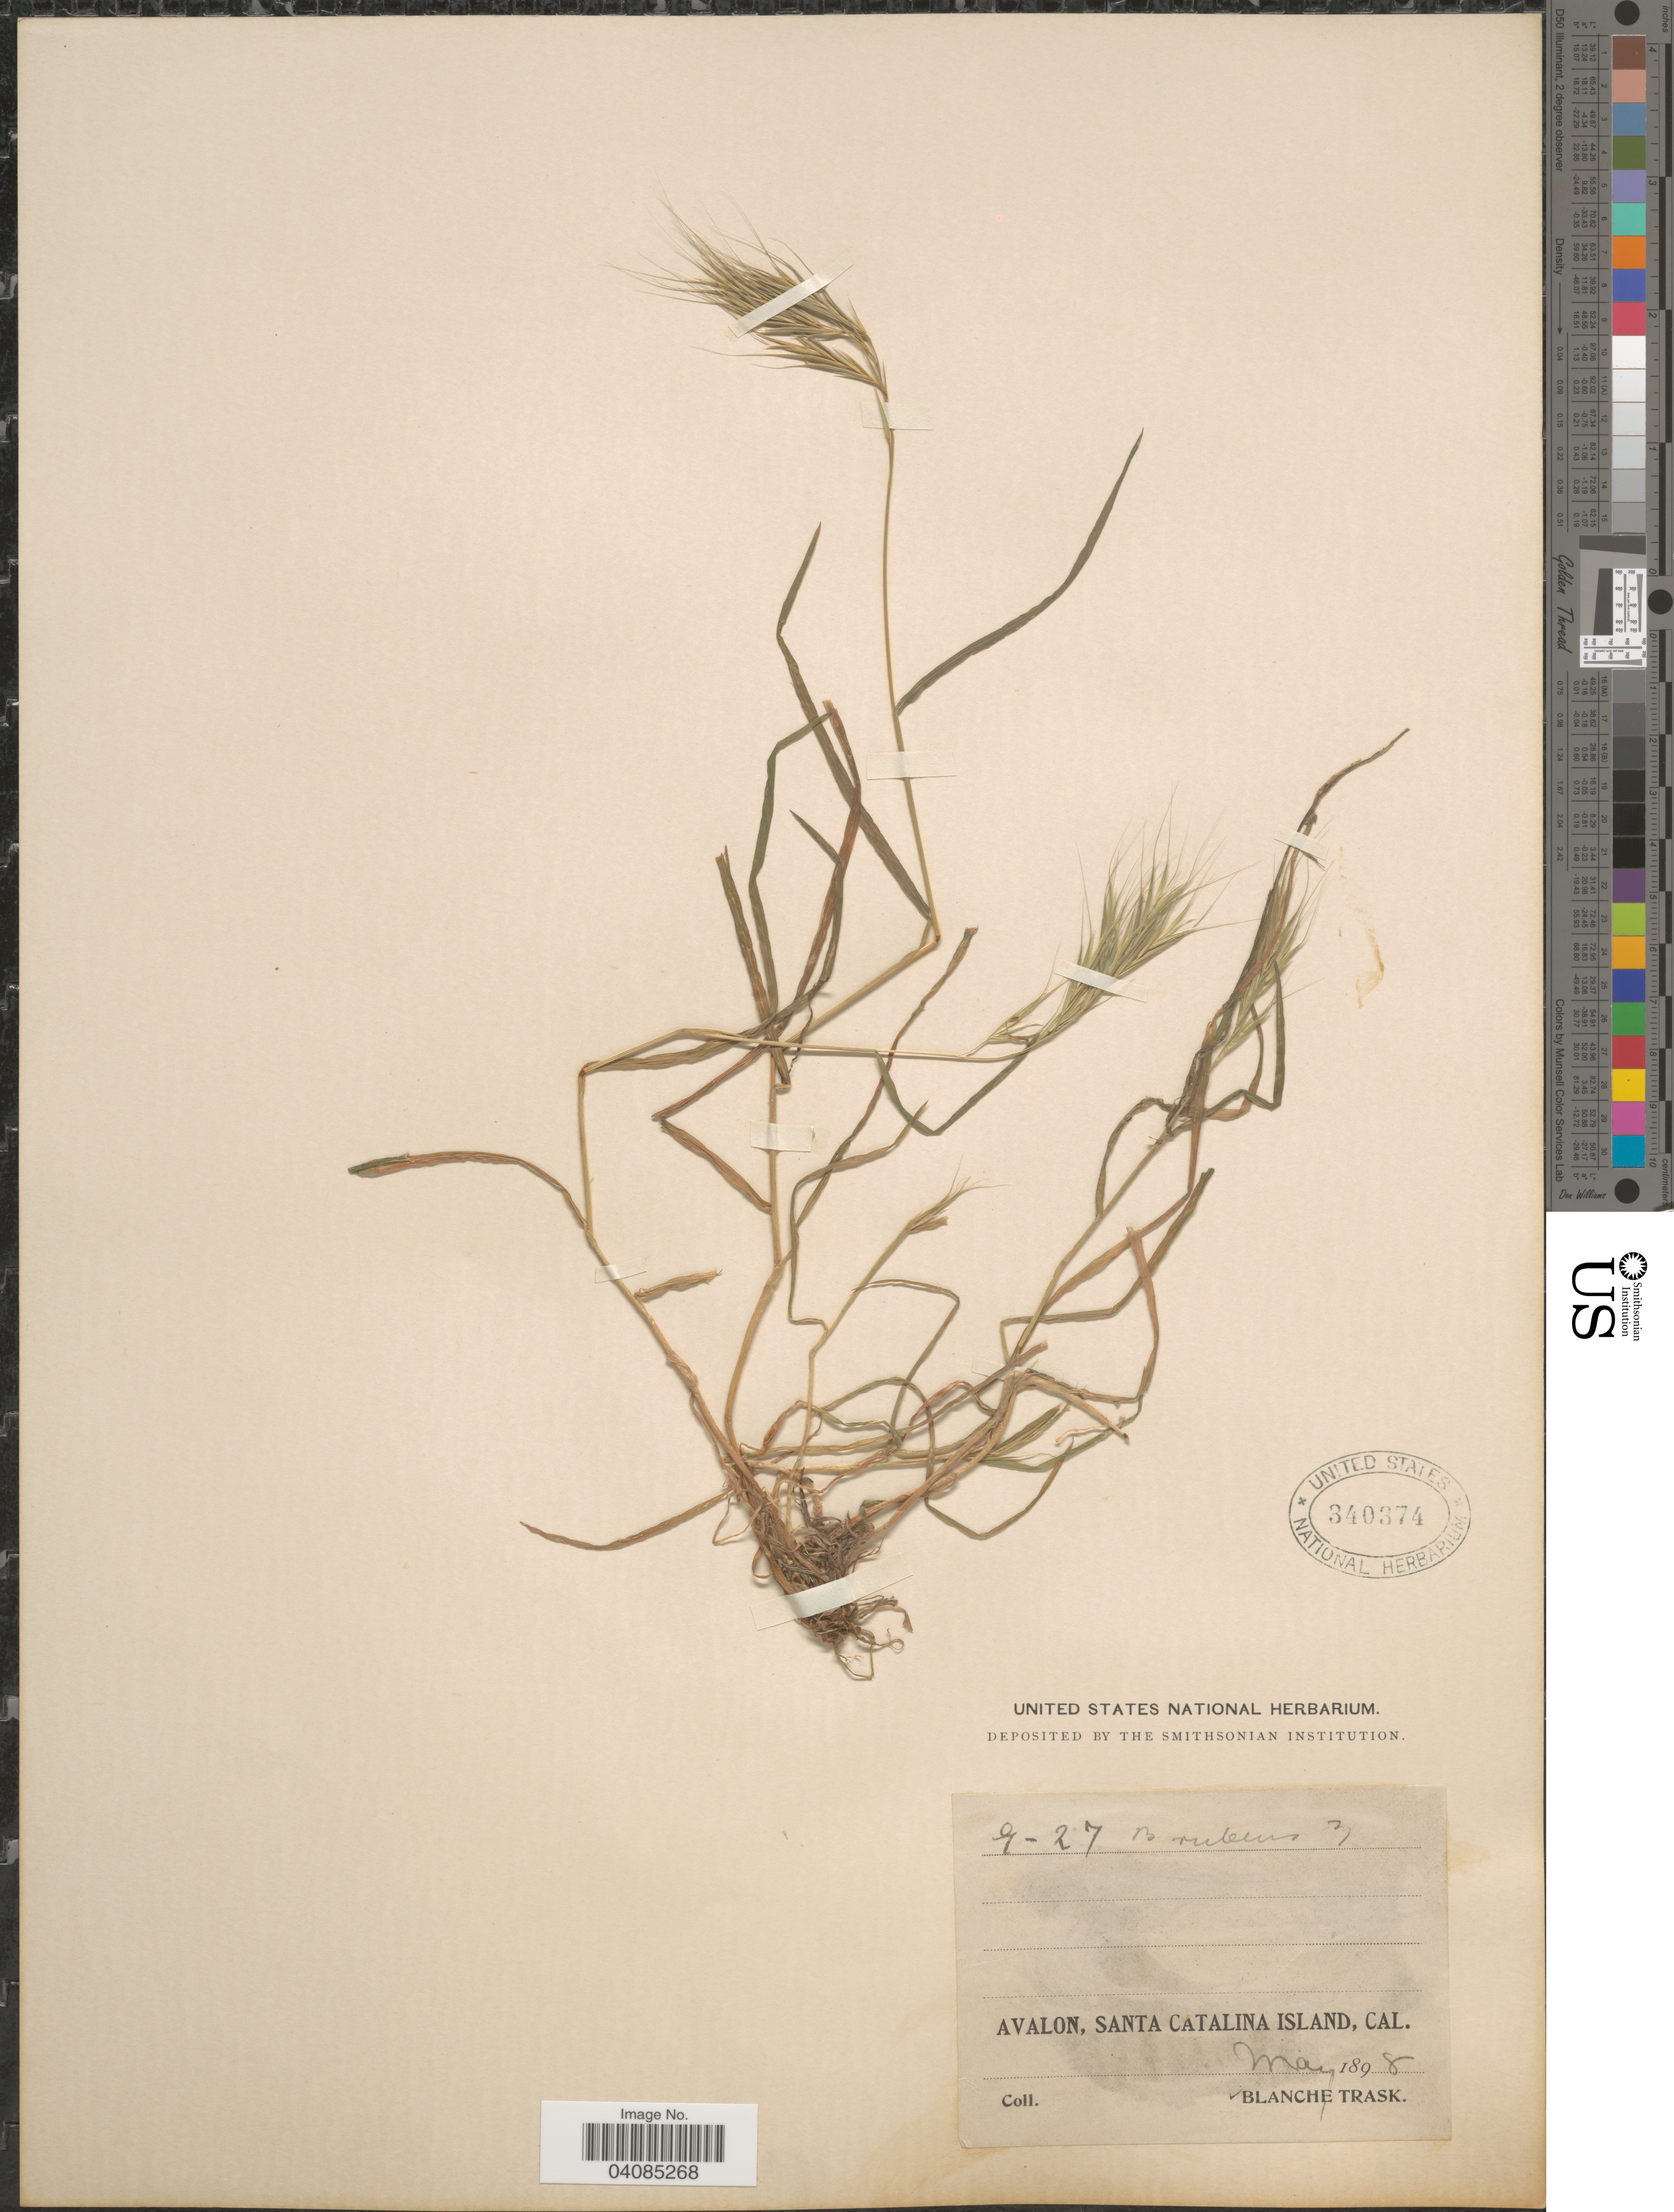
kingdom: Plantae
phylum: Tracheophyta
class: Liliopsida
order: Poales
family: Poaceae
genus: Bromus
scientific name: Bromus rubens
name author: L.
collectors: B. Trask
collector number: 9-27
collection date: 1898-05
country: United States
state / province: California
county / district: Los Angeles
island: Santa Catalina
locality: Avalon, Santa Catalina Island.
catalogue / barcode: US 340374